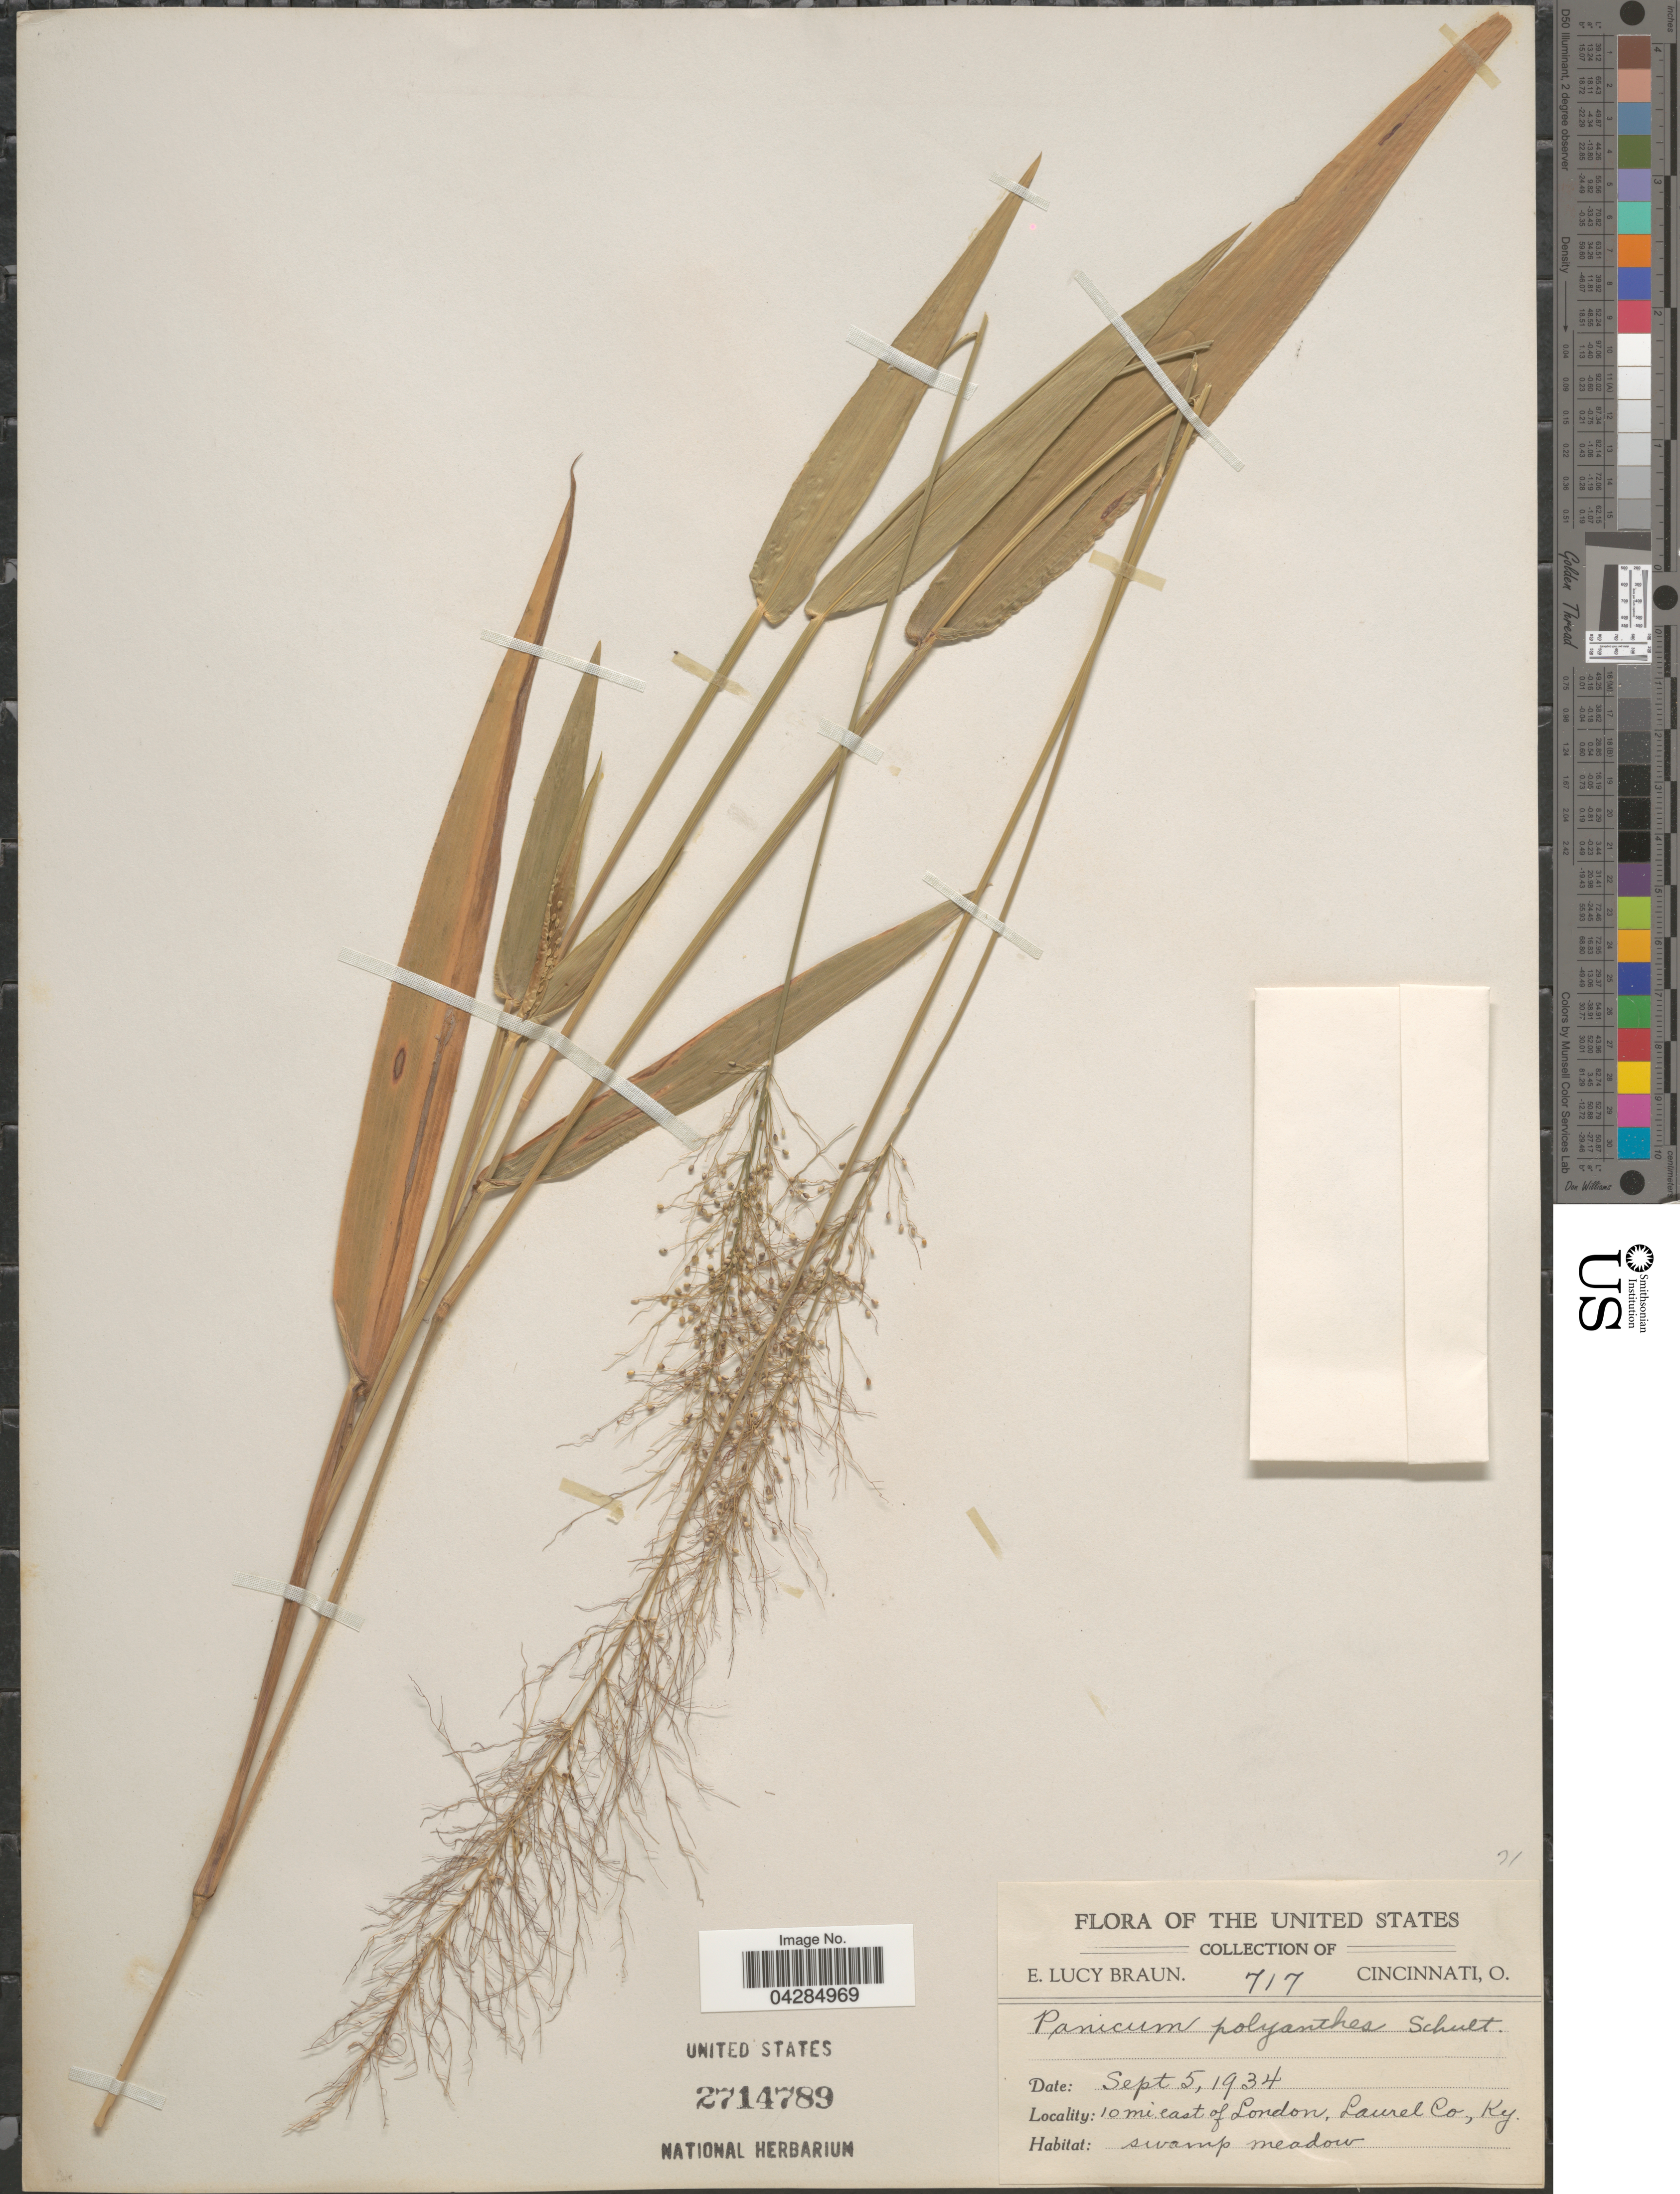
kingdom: Plantae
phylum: Tracheophyta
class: Liliopsida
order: Poales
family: Poaceae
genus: Dichanthelium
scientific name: Dichanthelium portoricense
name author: (Desv. ex Ham.) B.F. Hansen & Wunderlin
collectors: E. L. Braun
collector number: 717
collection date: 1934-09-05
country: United States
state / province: Kentucky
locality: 10 mi. east of London, Laurel Co.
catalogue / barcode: US 2714789